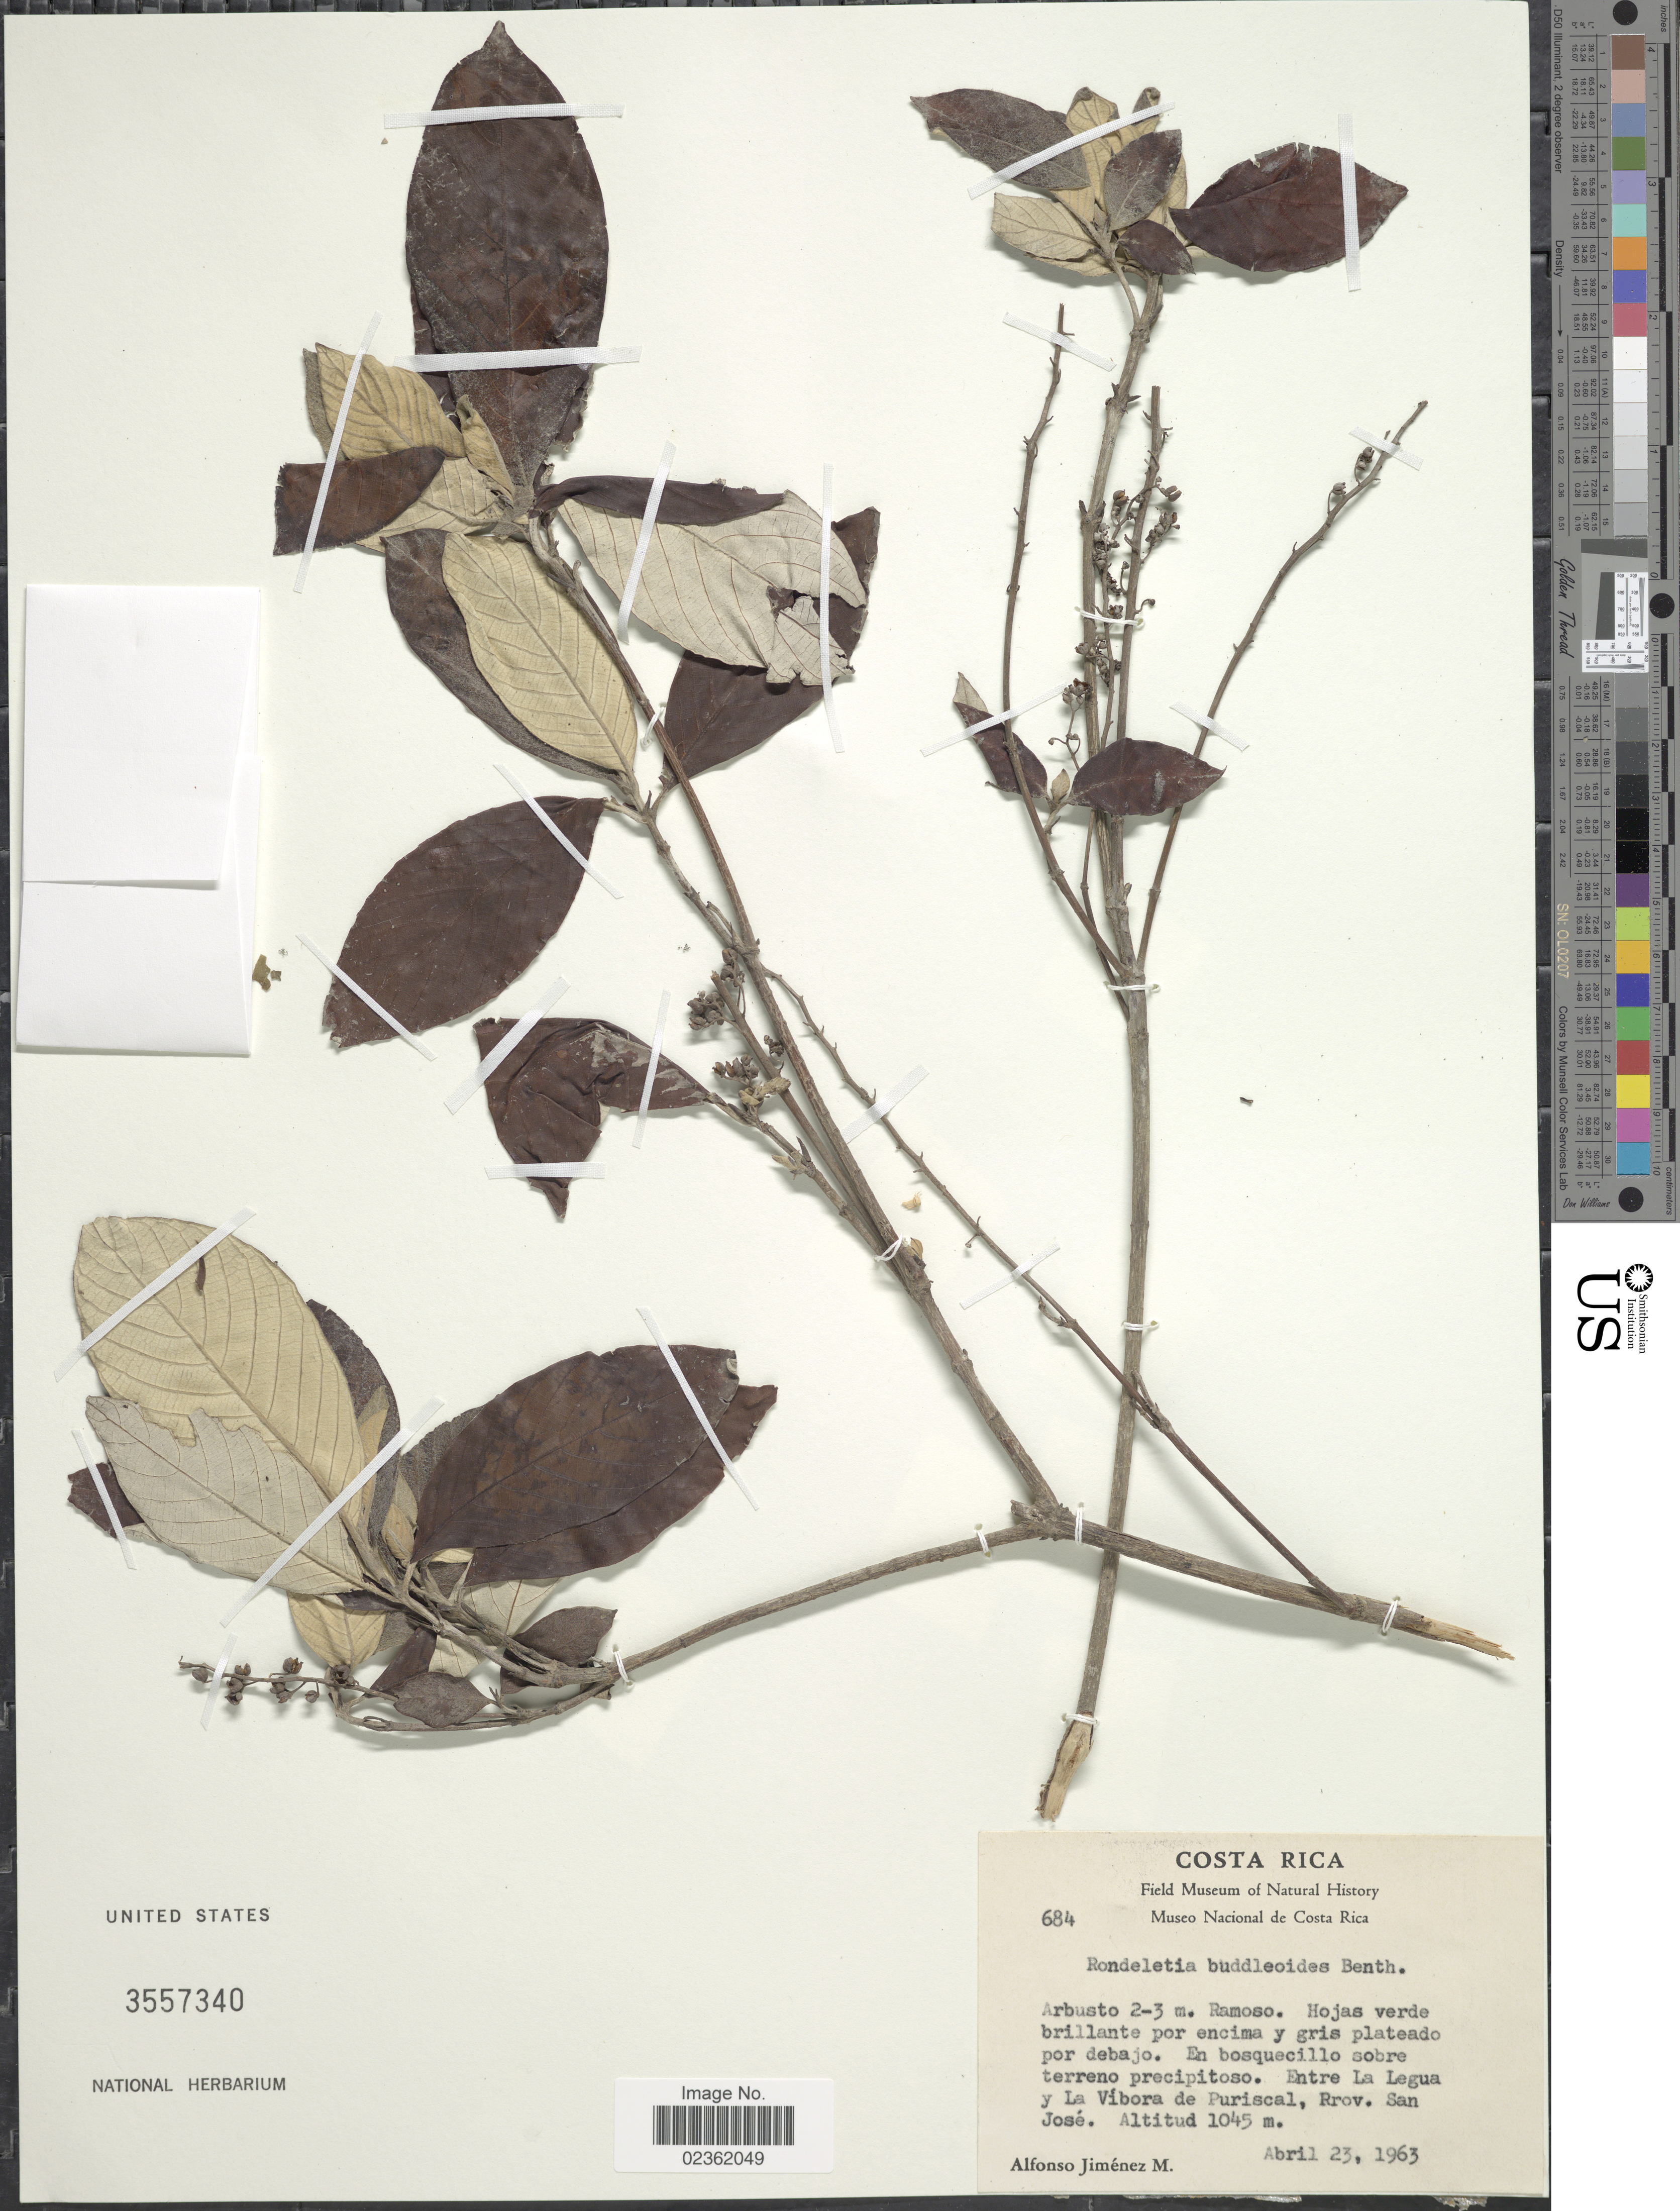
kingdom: Plantae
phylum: Tracheophyta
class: Magnoliopsida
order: Gentianales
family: Rubiaceae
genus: Rondeletia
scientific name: Rondeletia buddleioides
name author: Benth.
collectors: A. Jimenez M.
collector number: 684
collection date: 1963-04-23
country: Costa Rica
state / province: San José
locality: Entre La Legua y La Vibora de Puriscal.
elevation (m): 1045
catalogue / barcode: US 3557340